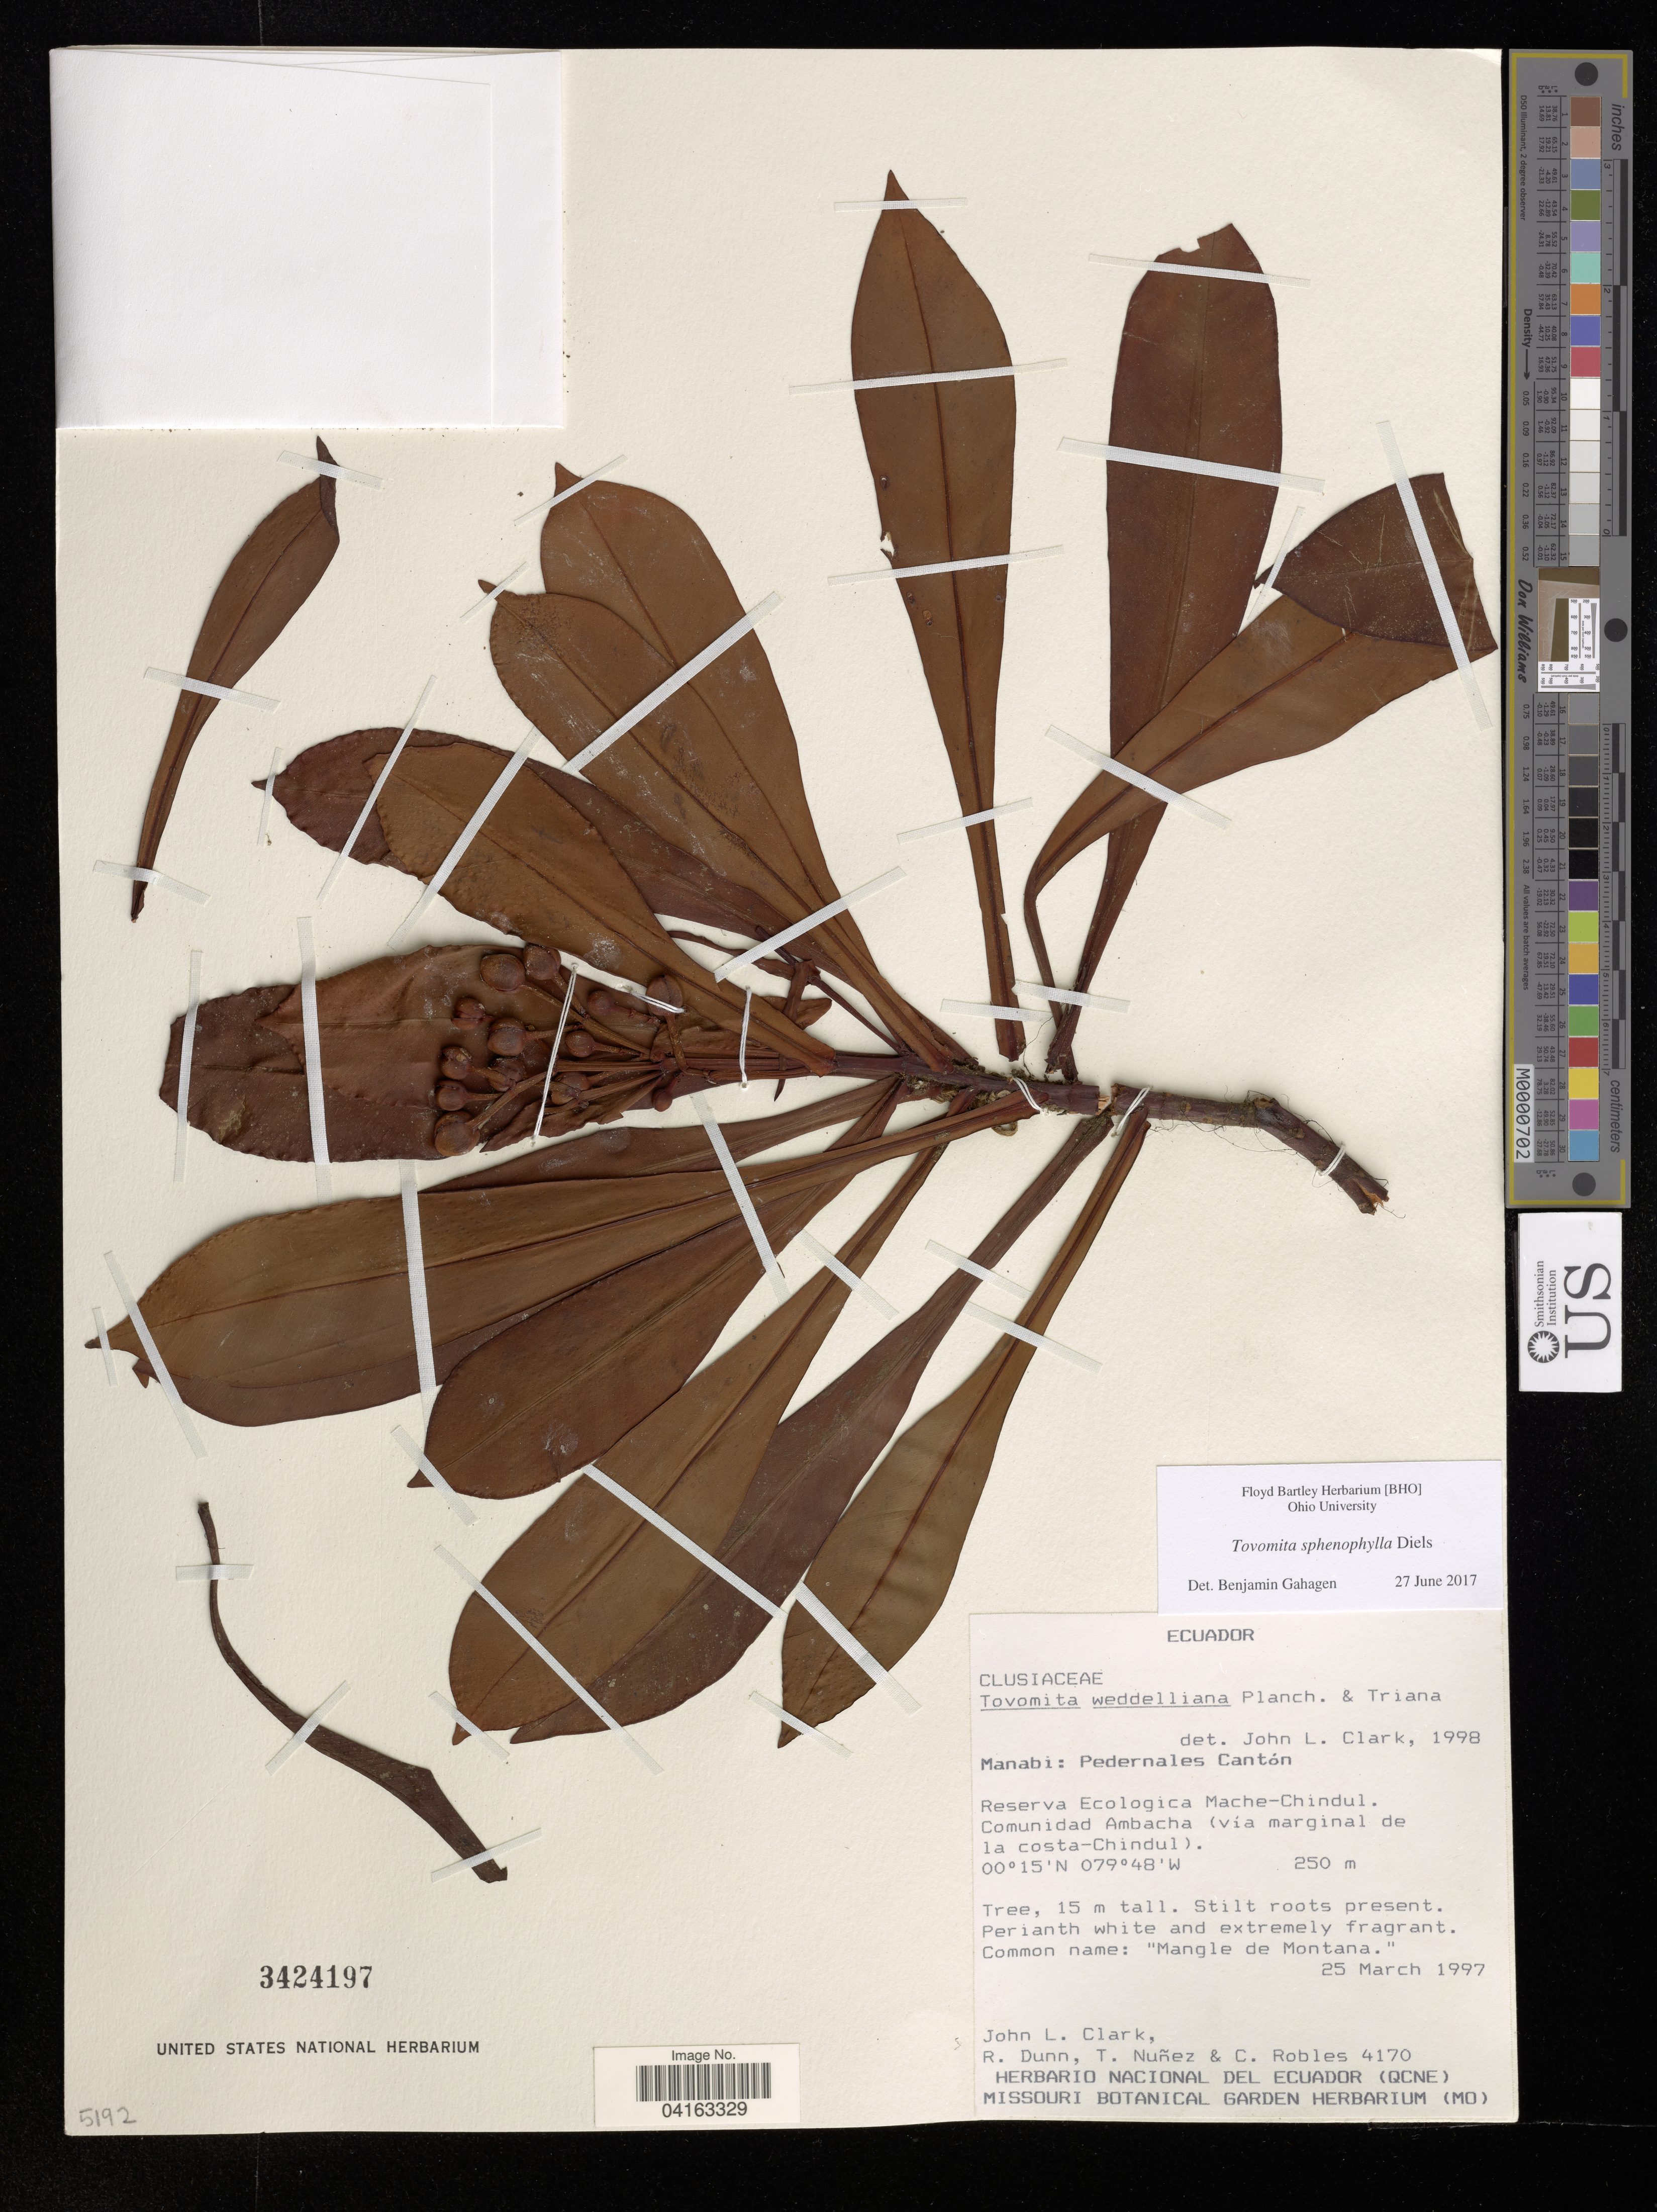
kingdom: Plantae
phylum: Tracheophyta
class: Magnoliopsida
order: Malpighiales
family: Clusiaceae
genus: Tovomita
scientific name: Tovomita sphenophylla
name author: Diels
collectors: J. L. Clark, R. Dunn, T. Nunez & C. Robles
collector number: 4170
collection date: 1997-03-25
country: Ecuador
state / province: Manabí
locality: Pedernales Cantón. Reserva Ecologica Mache-Chindul. Comunidad Ambacha (via marginal de la costa-Chindul).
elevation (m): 250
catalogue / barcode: US 3424197